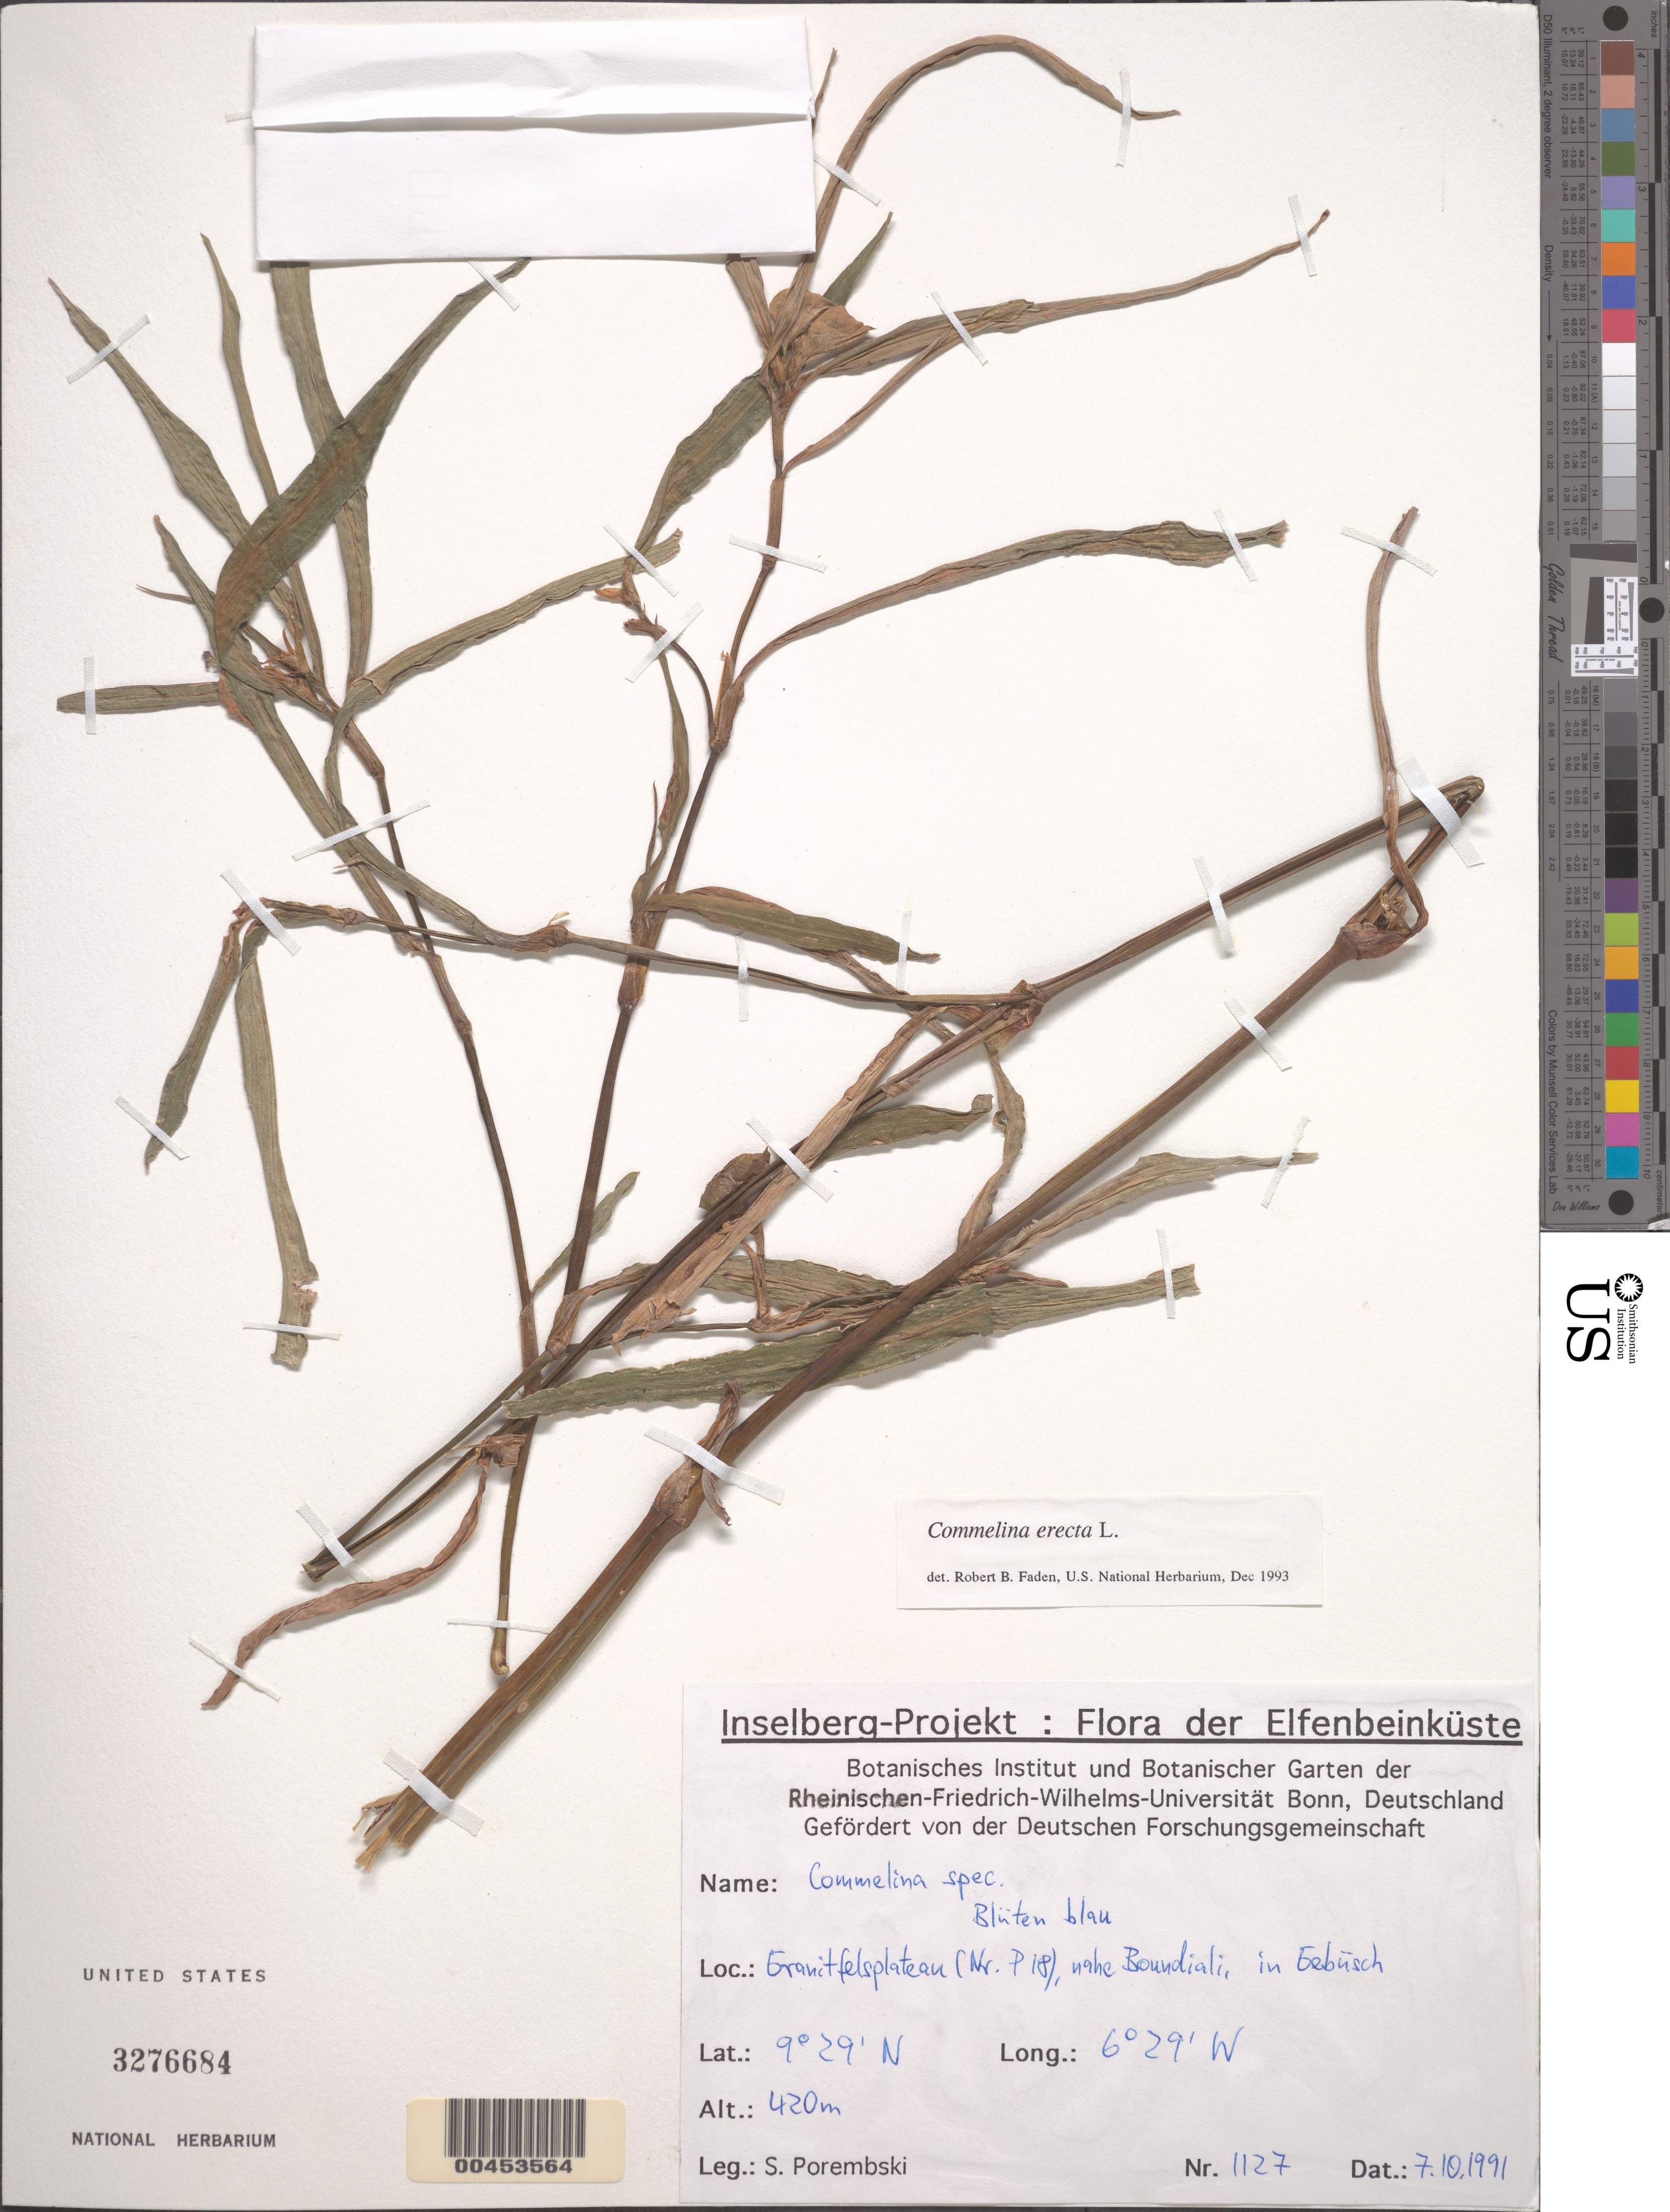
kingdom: Plantae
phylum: Tracheophyta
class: Liliopsida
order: Commelinales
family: Commelinaceae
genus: Commelina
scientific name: Commelina erecta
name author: L.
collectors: S. Porembski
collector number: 1127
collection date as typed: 07 Oct 1991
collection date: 1991-10-07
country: Ivory Coast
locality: (nr. p18), near Boundiali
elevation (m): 420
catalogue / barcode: US 3276684